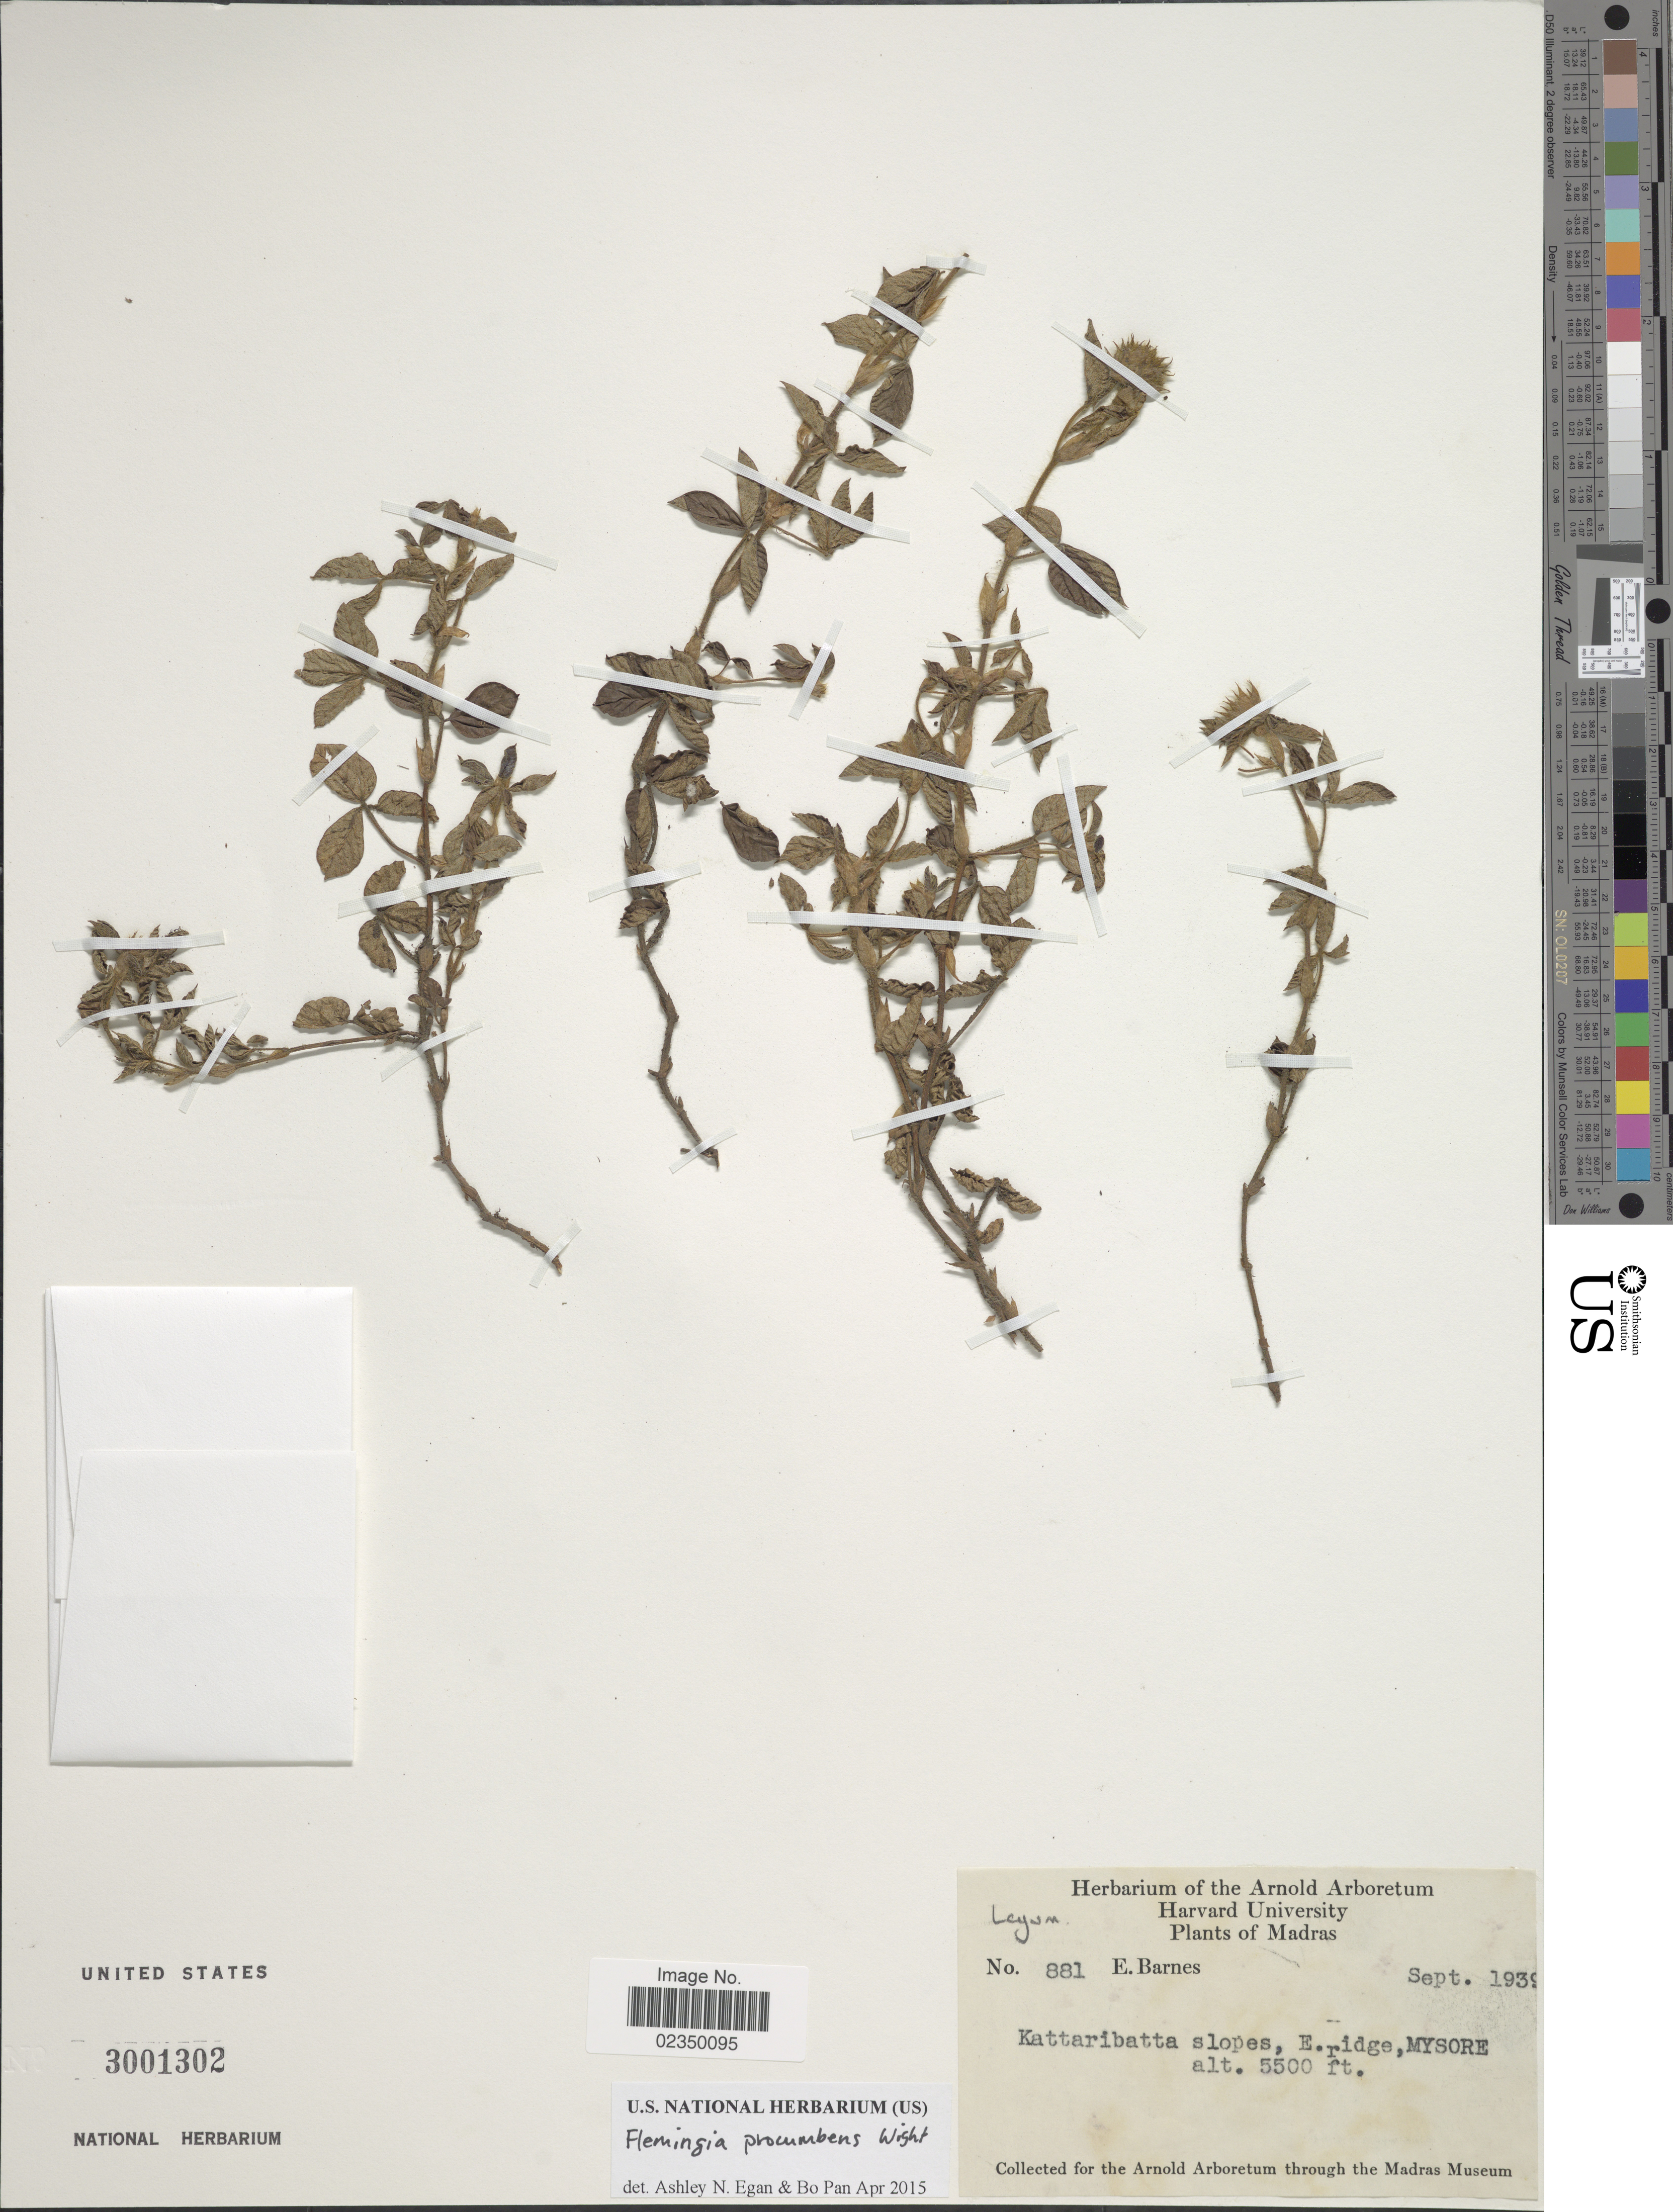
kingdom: Plantae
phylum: Tracheophyta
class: Magnoliopsida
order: Fabales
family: Fabaceae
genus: Flemingia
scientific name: Flemingia procumbens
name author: Roxb.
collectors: E. Barnes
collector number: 881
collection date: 1939-09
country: India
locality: Madras, E. ridge, Mysore.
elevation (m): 1676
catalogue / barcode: US 3001302